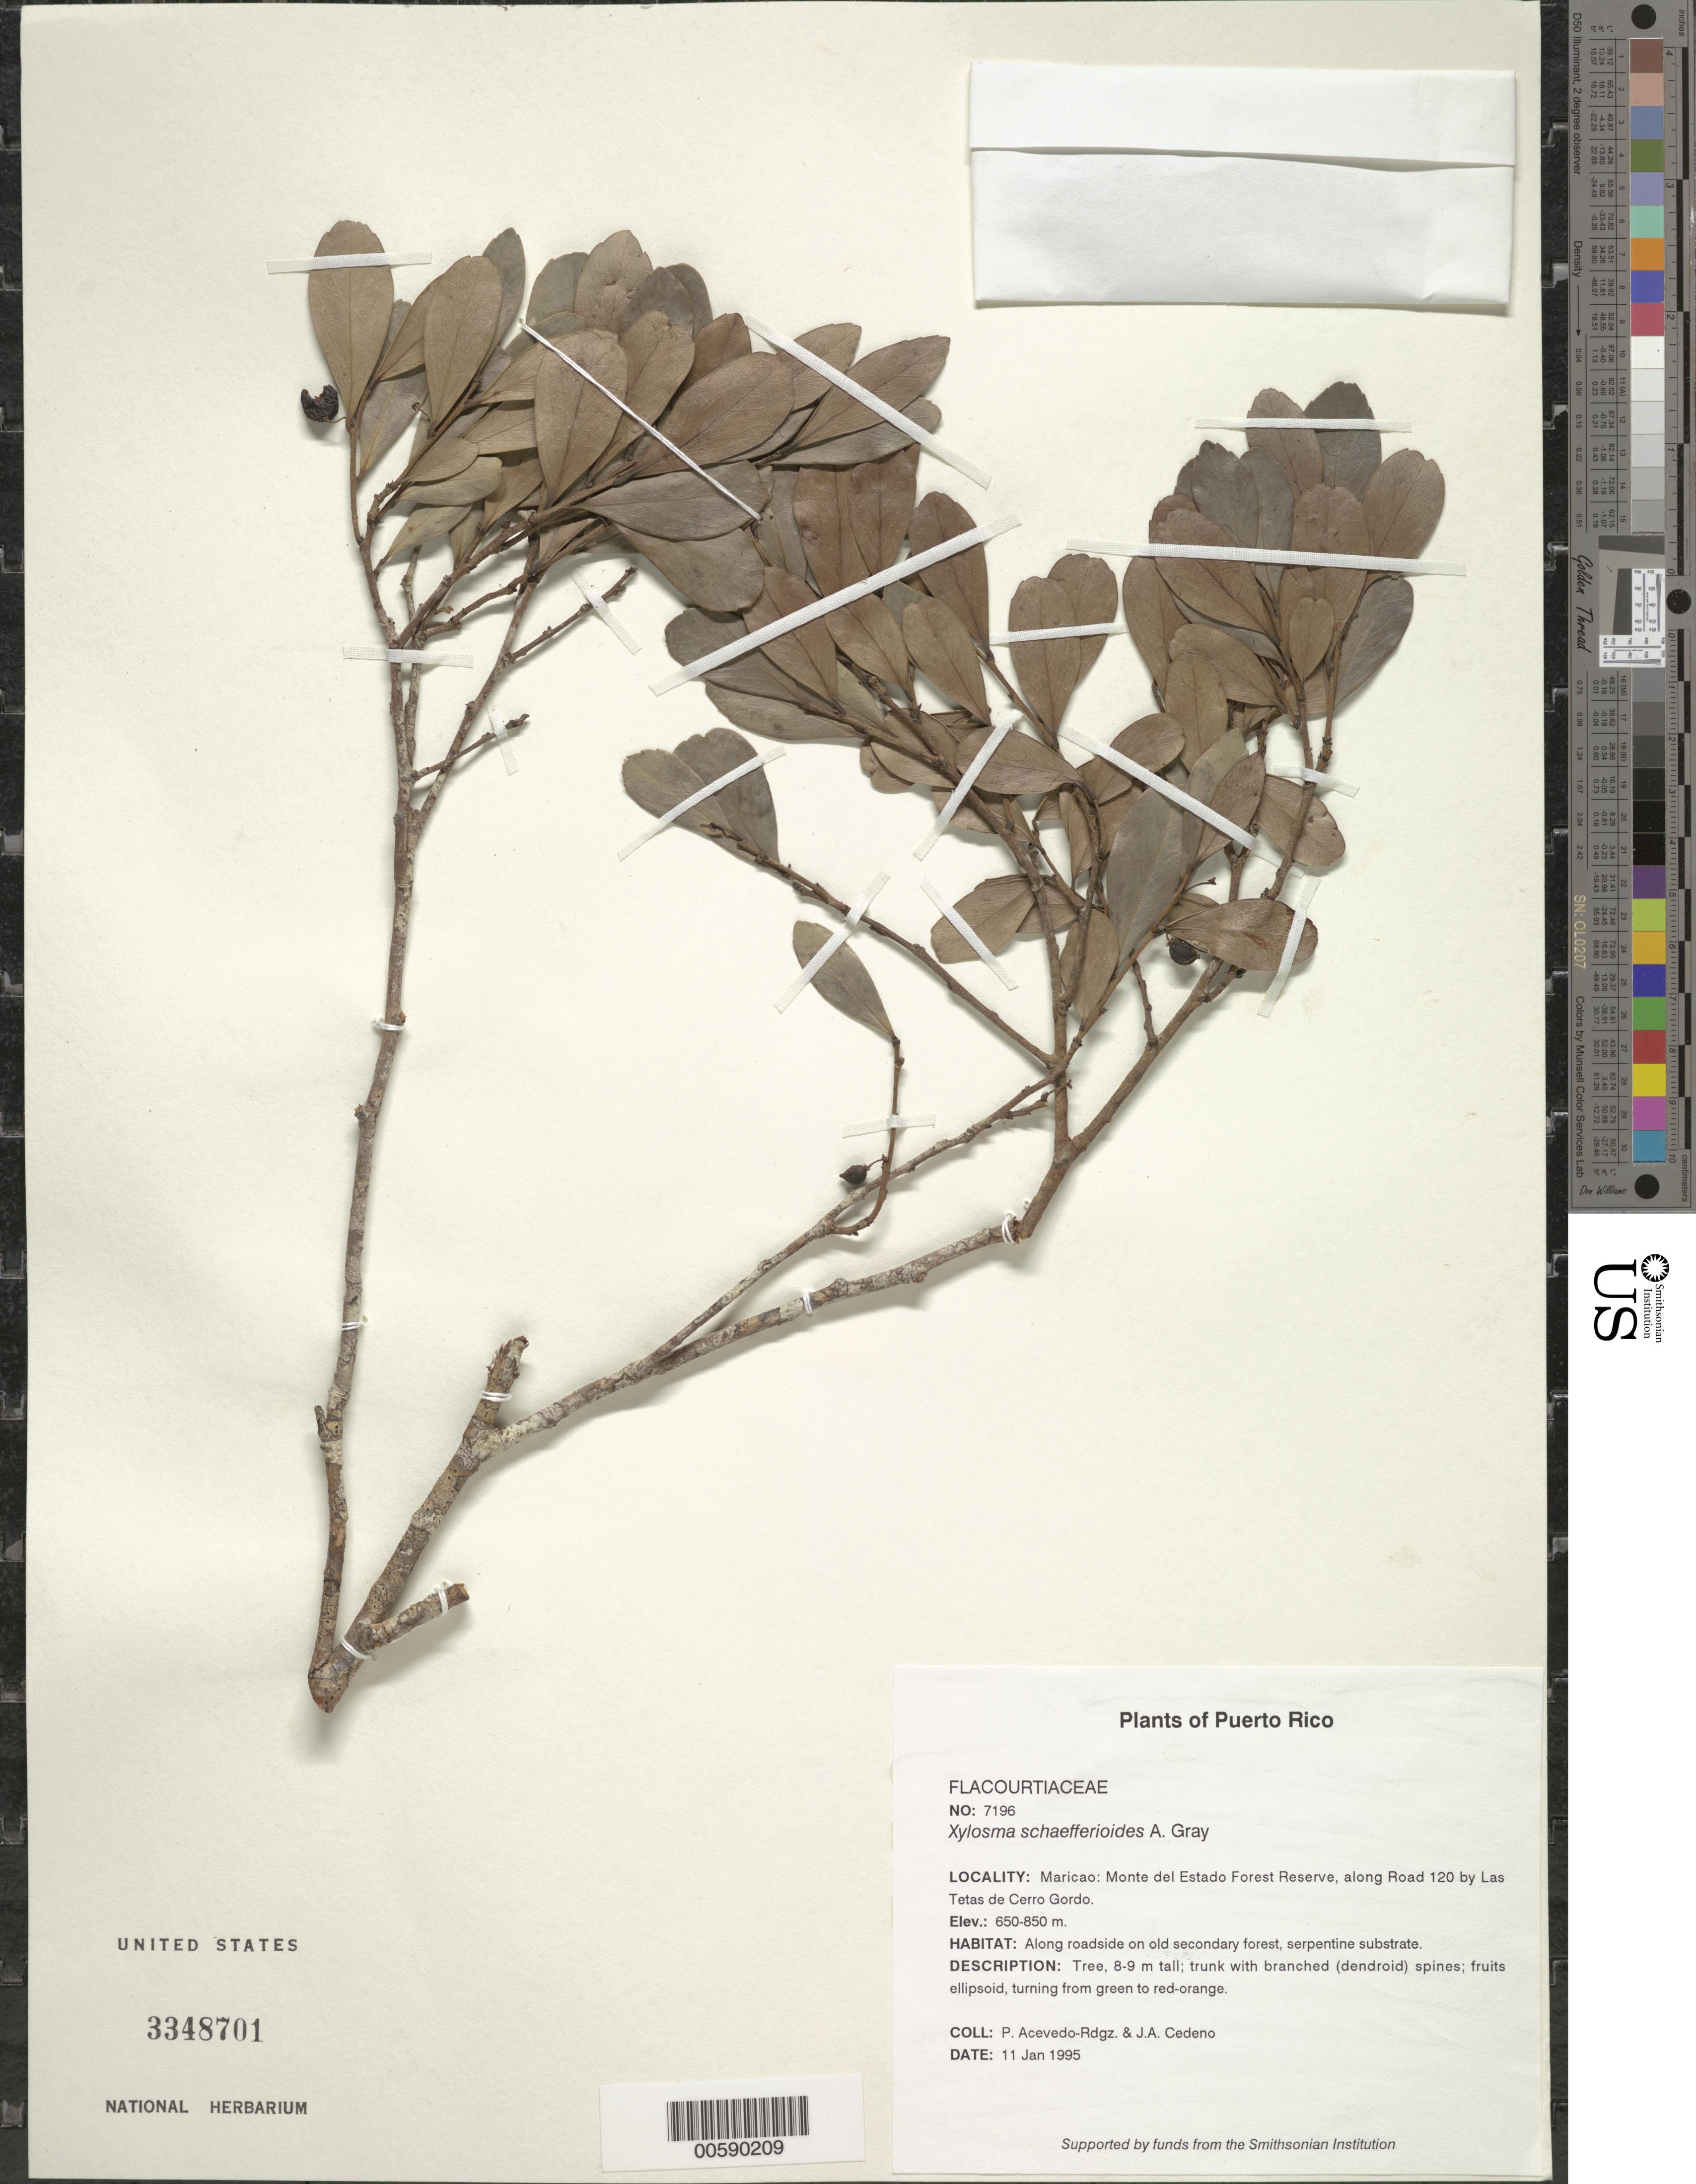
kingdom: Plantae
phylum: Tracheophyta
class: Magnoliopsida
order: Malpighiales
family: Salicaceae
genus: Xylosma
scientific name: Xylosma schaefferioides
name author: A. Gray ex Griseb.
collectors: P. Acevedo-Rodr. & J. A. Cedeño M.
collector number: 7196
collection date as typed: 11 Jan 1995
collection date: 1995-01-11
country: Puerto Rico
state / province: Maricao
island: Puerto Rico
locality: Maricao: Monte del Estado Forest Reserve, along Road 120 by Las Tetas de Cerro Gordo.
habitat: Along roadside on old secondary forest, serpentine substrate.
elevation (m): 650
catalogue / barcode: US 3348701